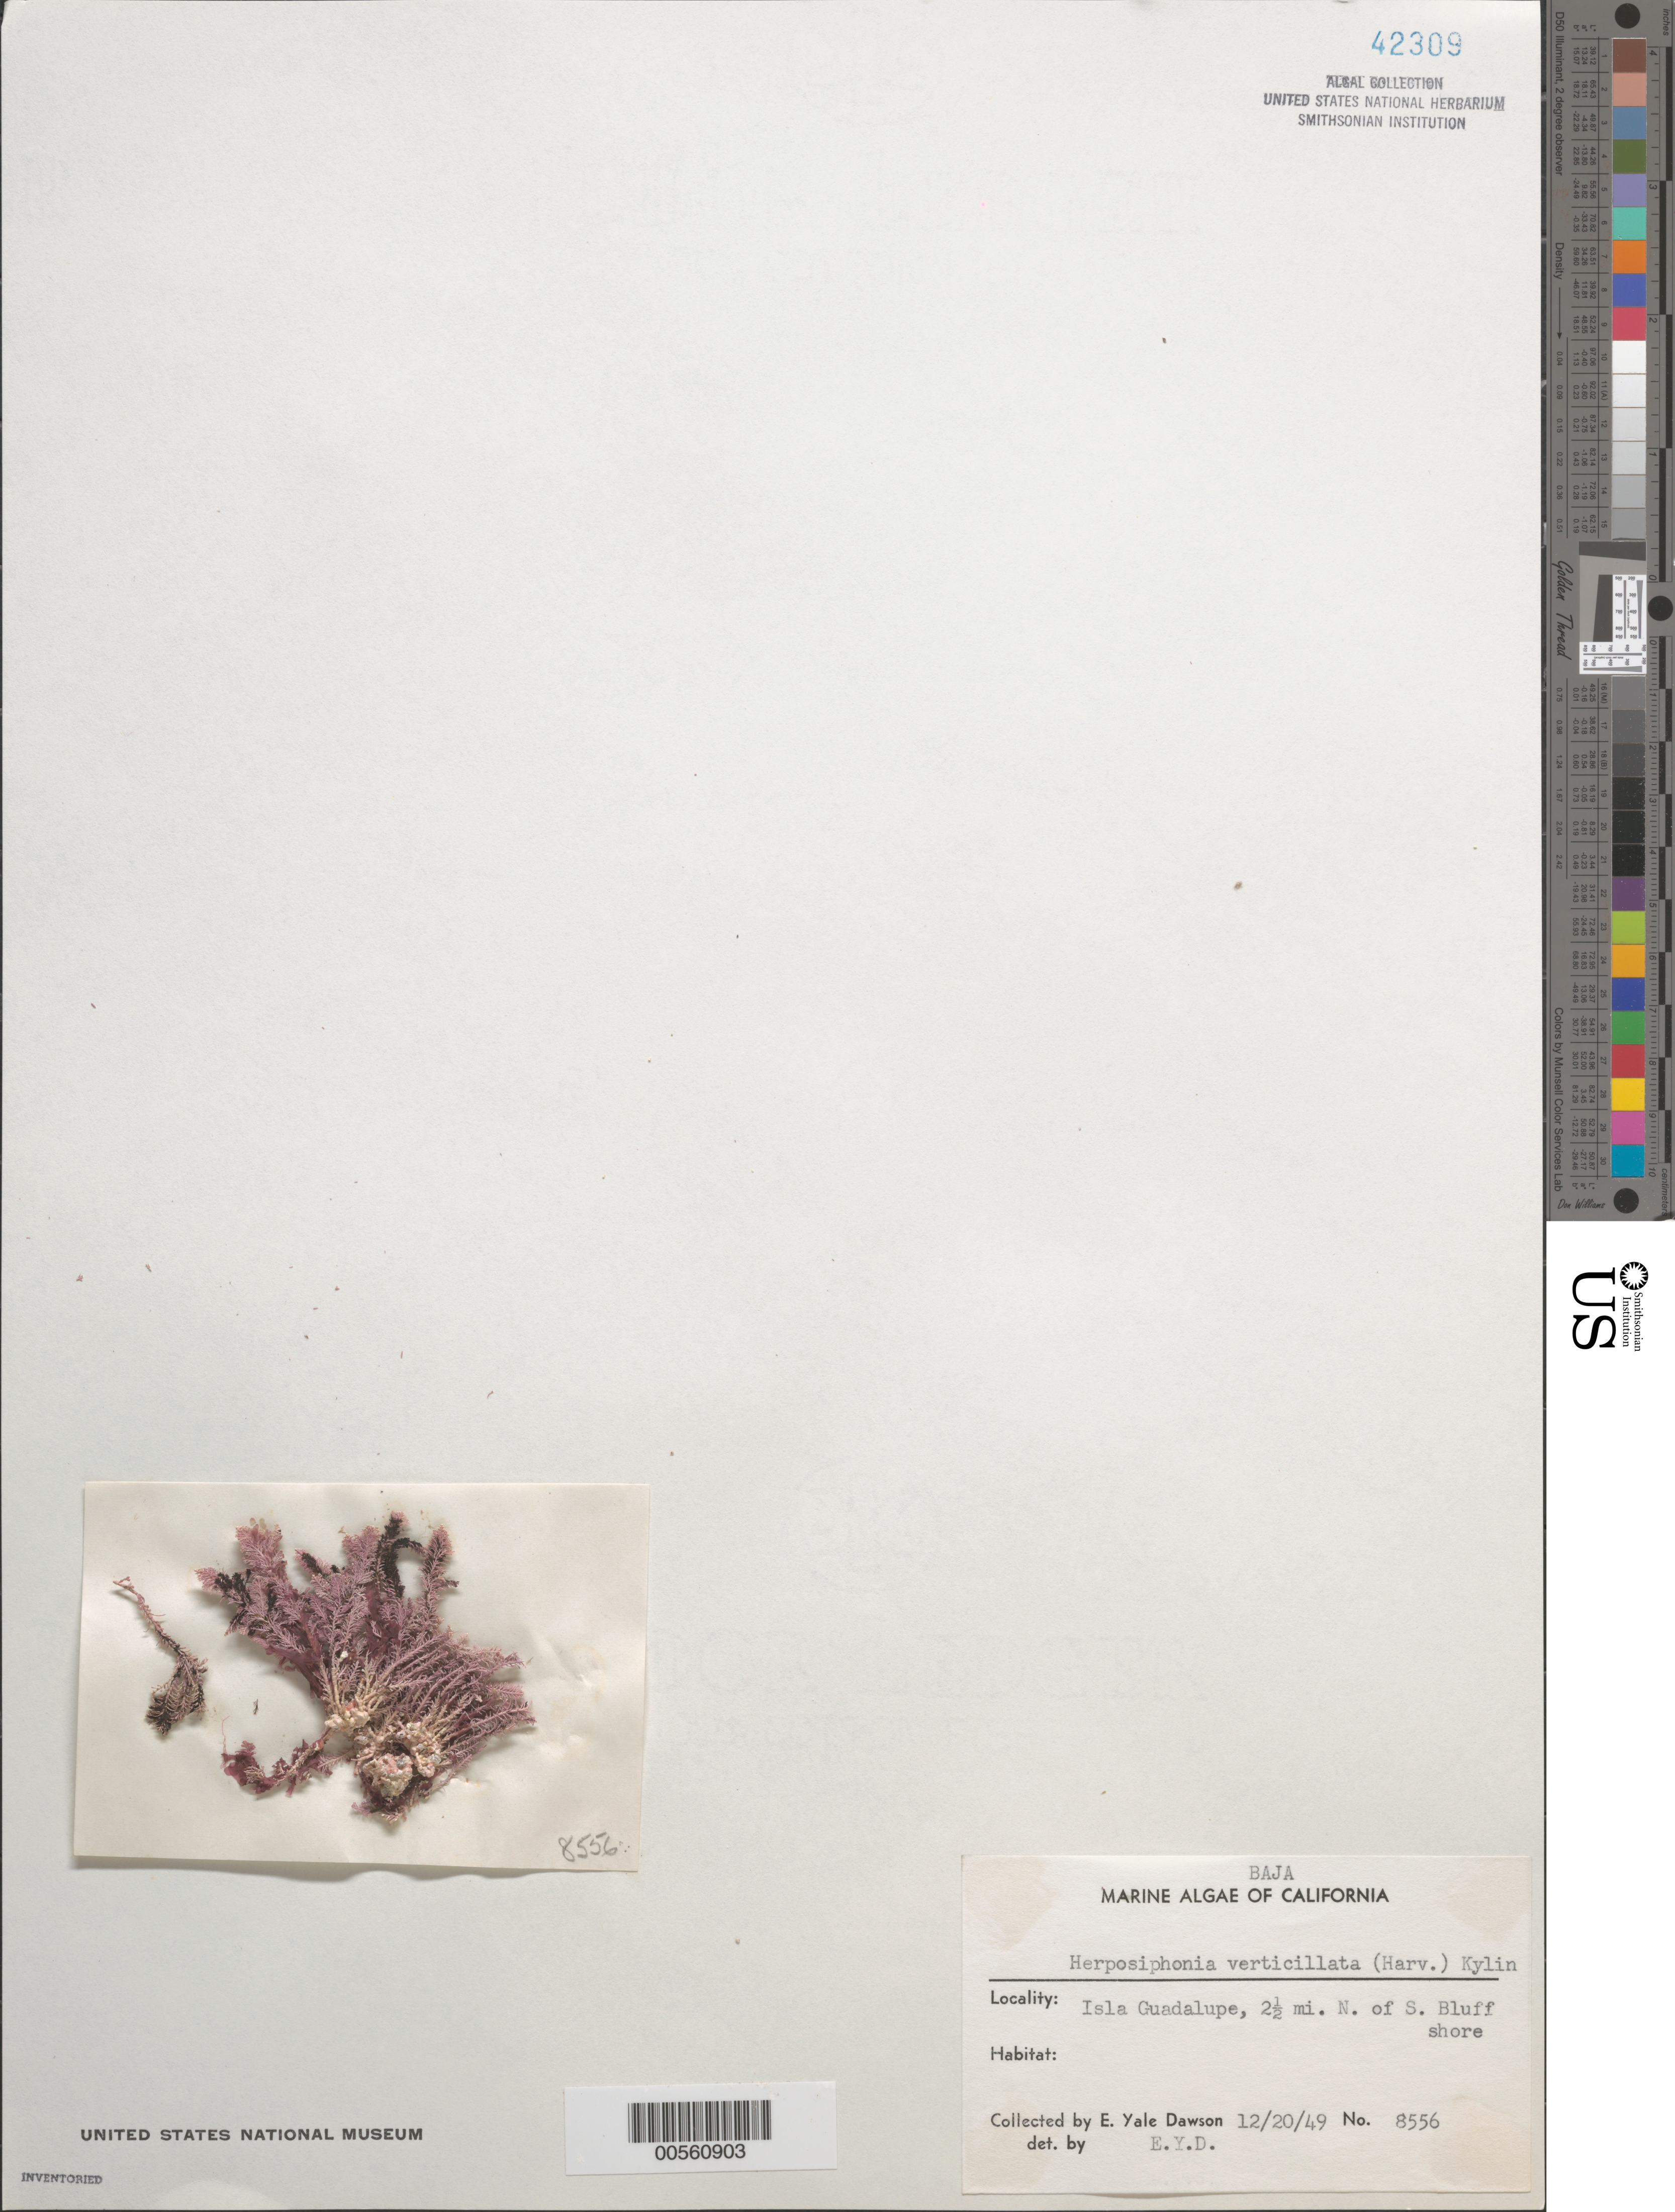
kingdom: Plantae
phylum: Rhodophyta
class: Florideophyceae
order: Ceramiales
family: Rhodomelaceae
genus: Herposiphonia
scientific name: Herposiphonia verticillata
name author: (Harv.) Kylin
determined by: Dawson, E. Y.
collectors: E. Y. Dawson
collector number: EYD 8556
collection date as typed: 20 Dec 1949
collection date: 1949-12-20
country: Mexico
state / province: Baja California Norte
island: Isla Guadalupe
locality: North of South Bluff shore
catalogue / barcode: US 42309